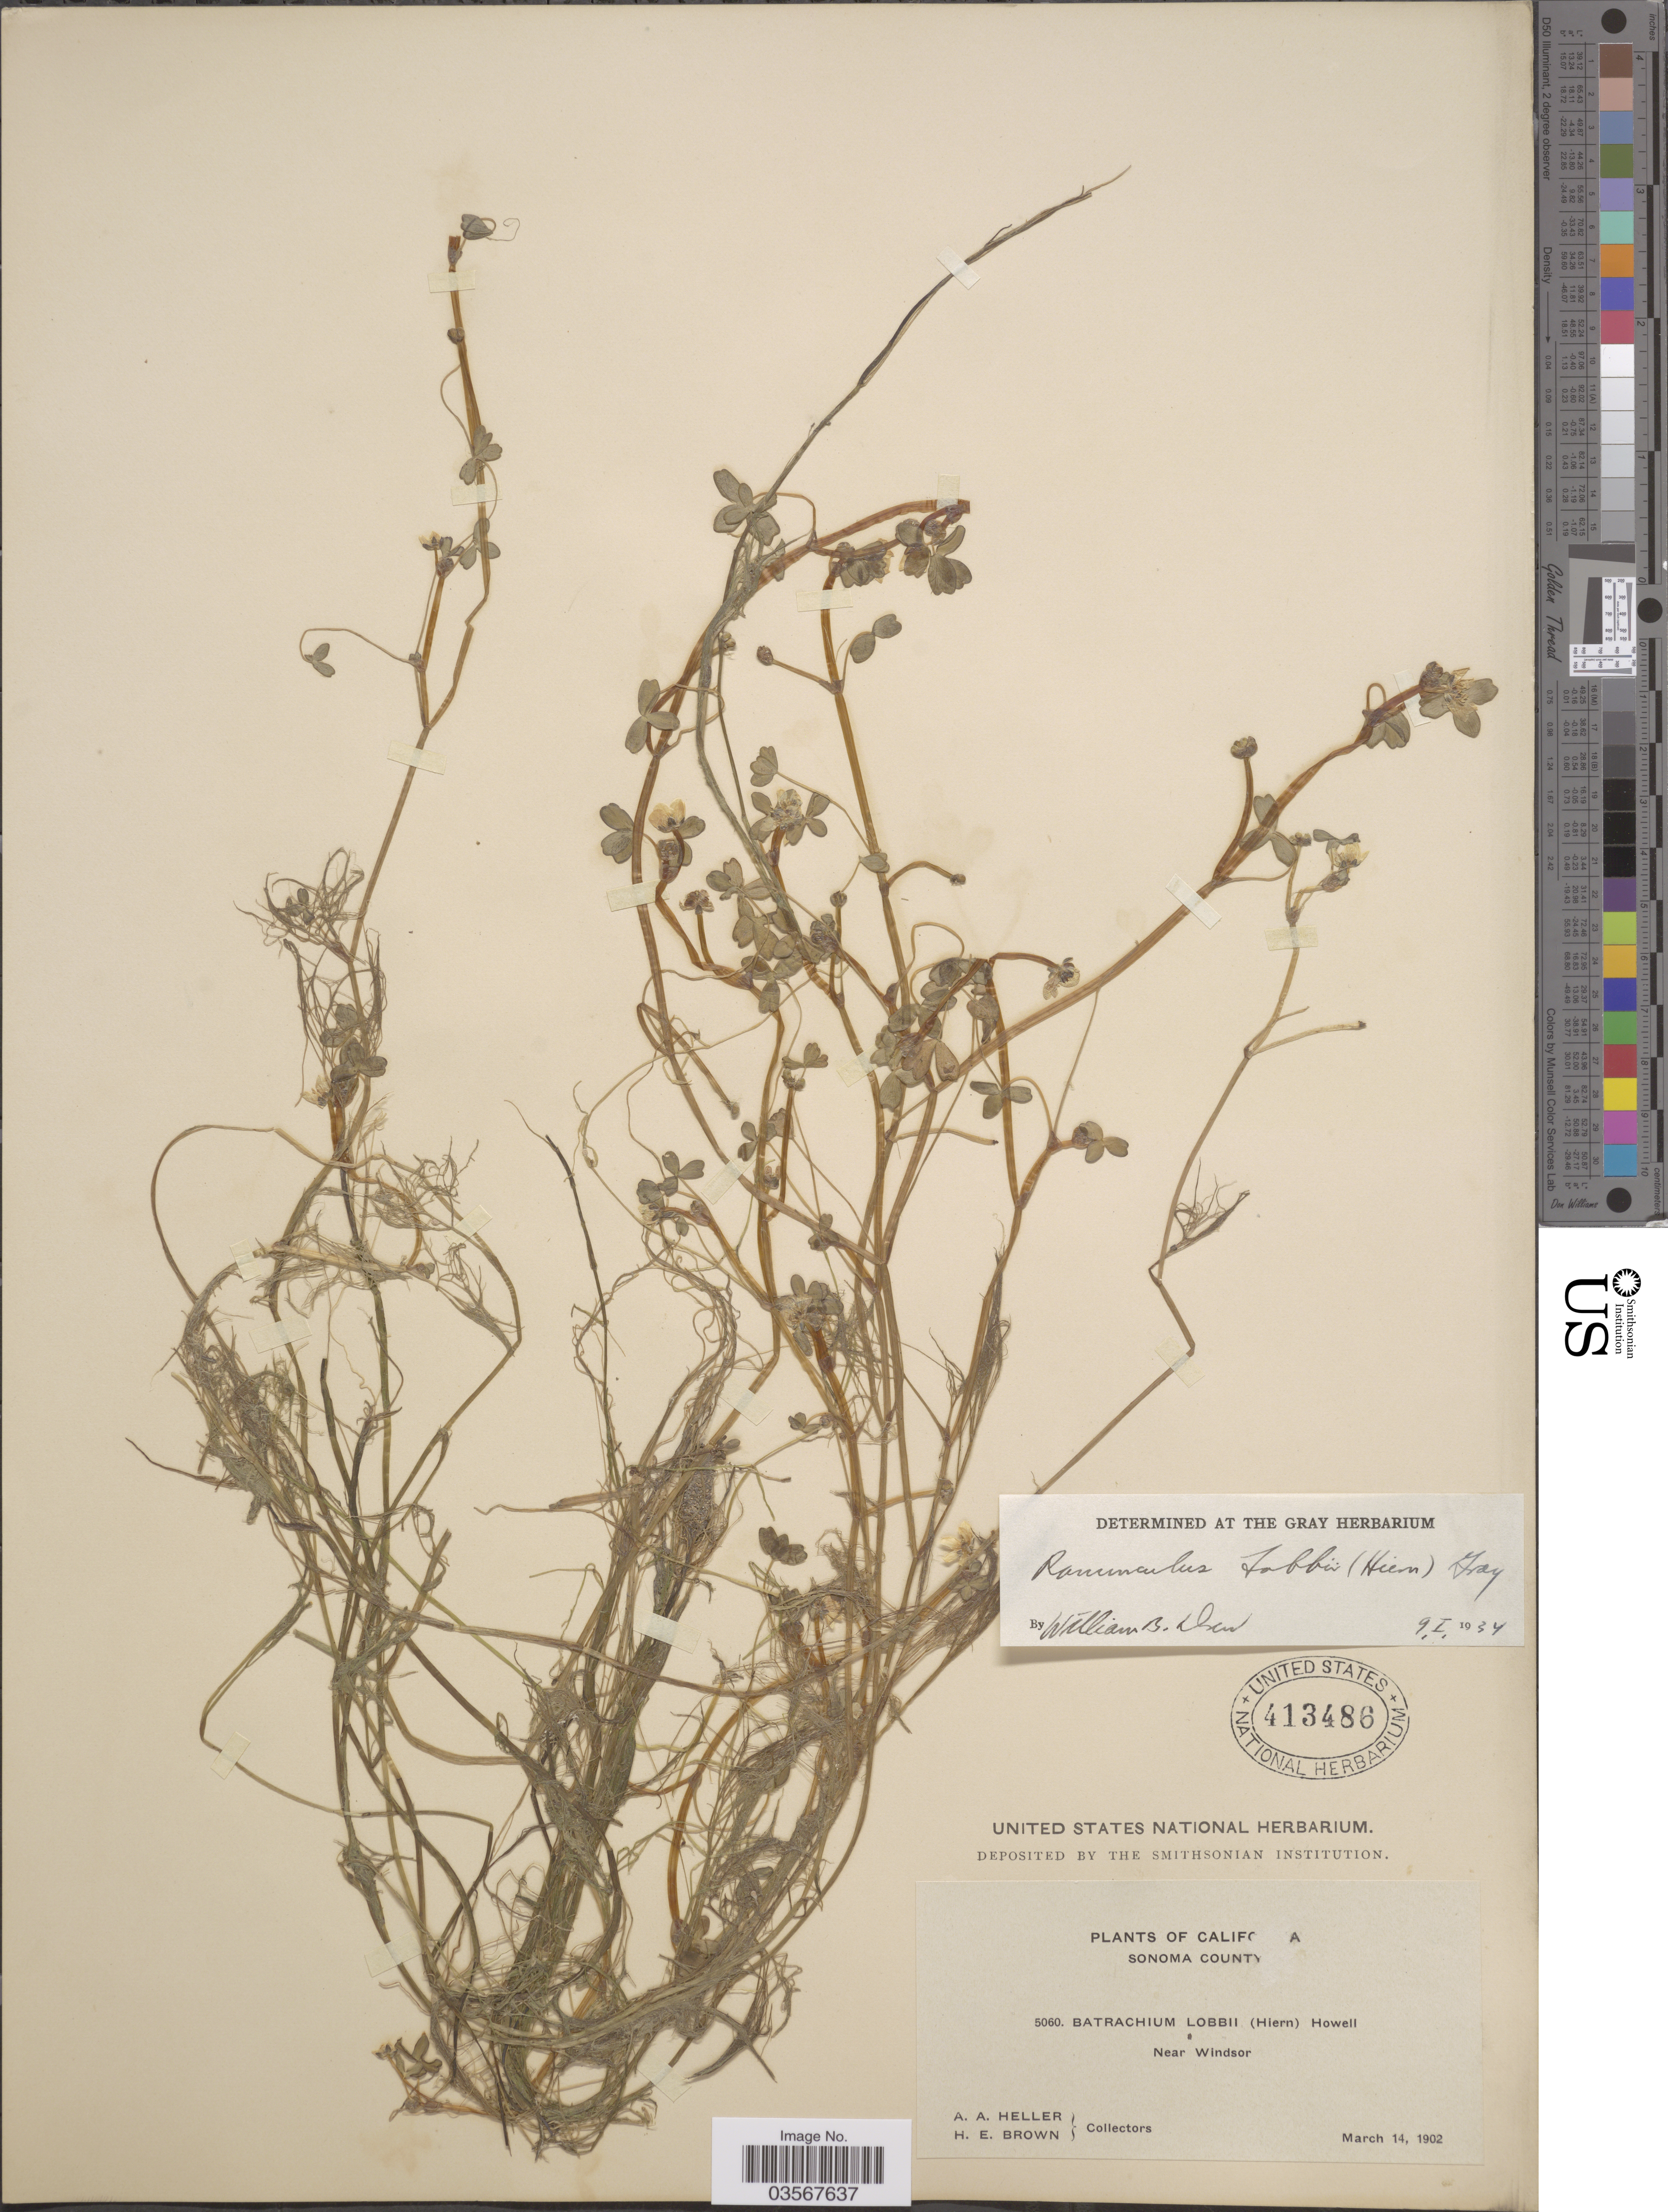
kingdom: Plantae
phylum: Tracheophyta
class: Magnoliopsida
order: Ranunculales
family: Ranunculaceae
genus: Ranunculus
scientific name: Ranunculus lobbii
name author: (Hiern) A. Gray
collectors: A. A. Heller & H. E. Brown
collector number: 5060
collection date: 1902-03-14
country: United States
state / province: California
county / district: Sonoma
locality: Sonoma County. Near Windsor.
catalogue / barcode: US 413486